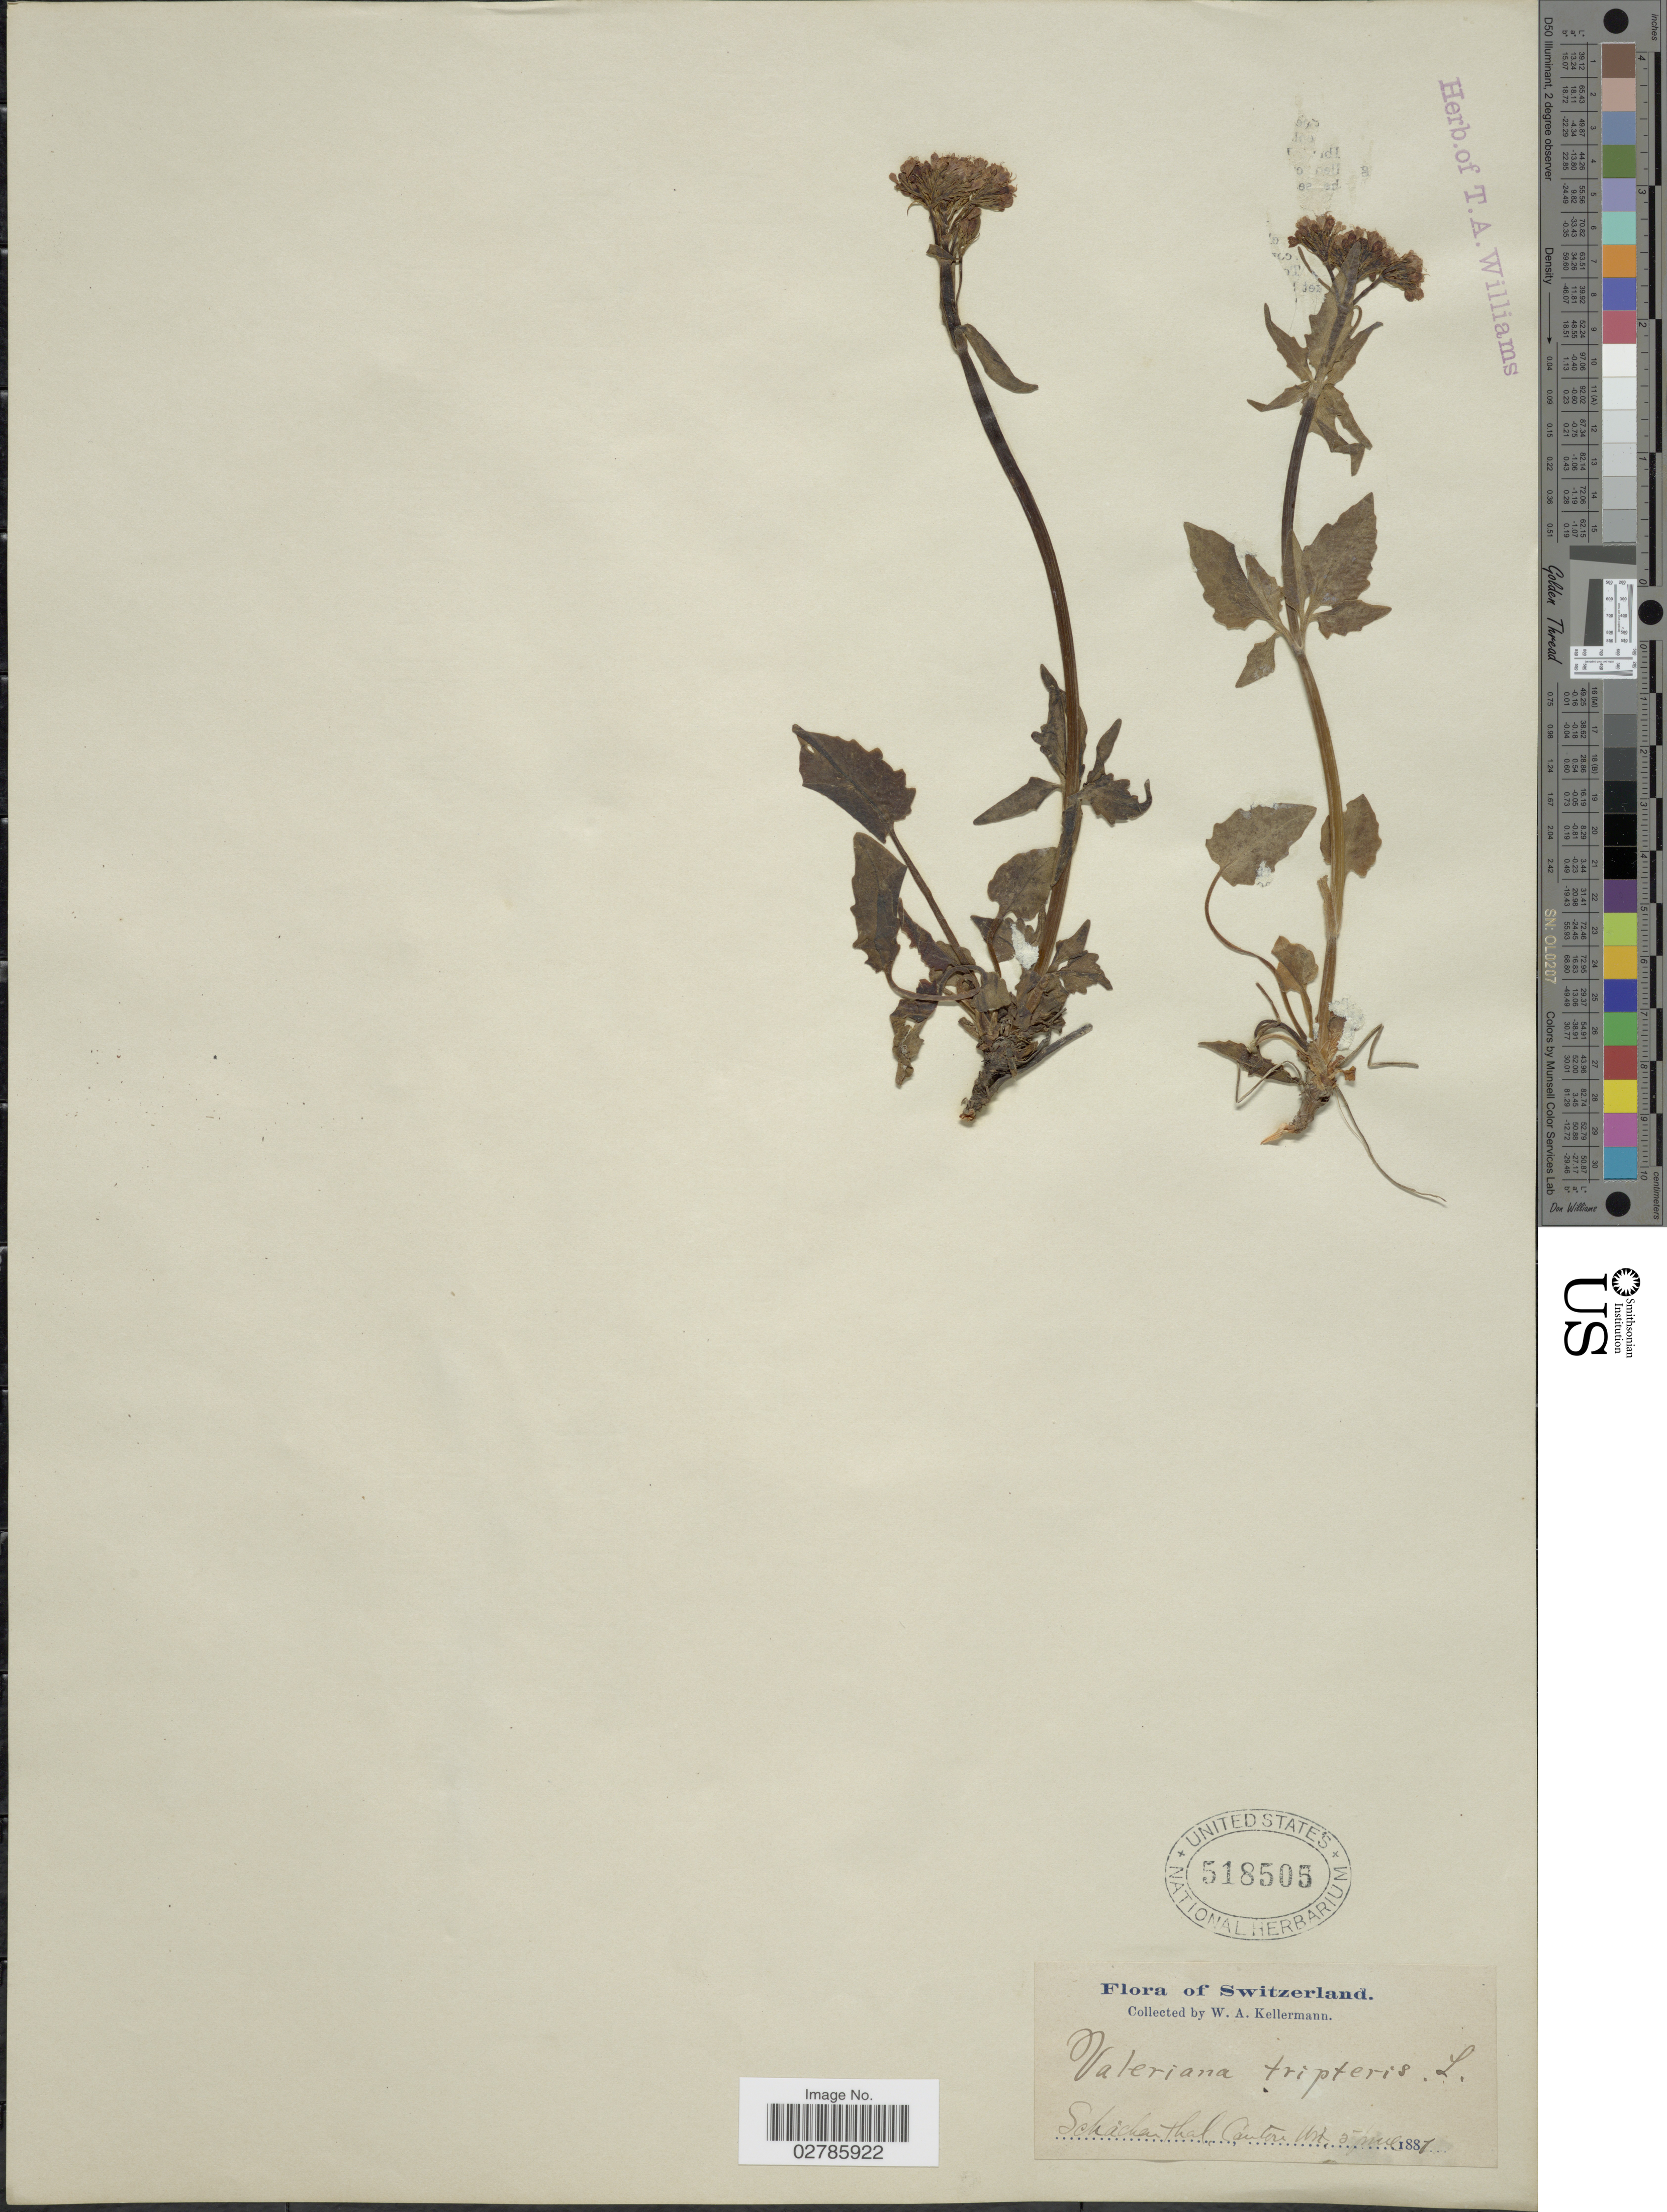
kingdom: Plantae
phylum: Tracheophyta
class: Magnoliopsida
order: Dipsacales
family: Caprifoliaceae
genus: Valeriana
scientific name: Valeriana tripteris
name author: L.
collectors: W. A. Kellermann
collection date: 1887-06-05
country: Switzerland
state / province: Uri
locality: Schächenthal. Canton Uri.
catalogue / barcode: US 518505